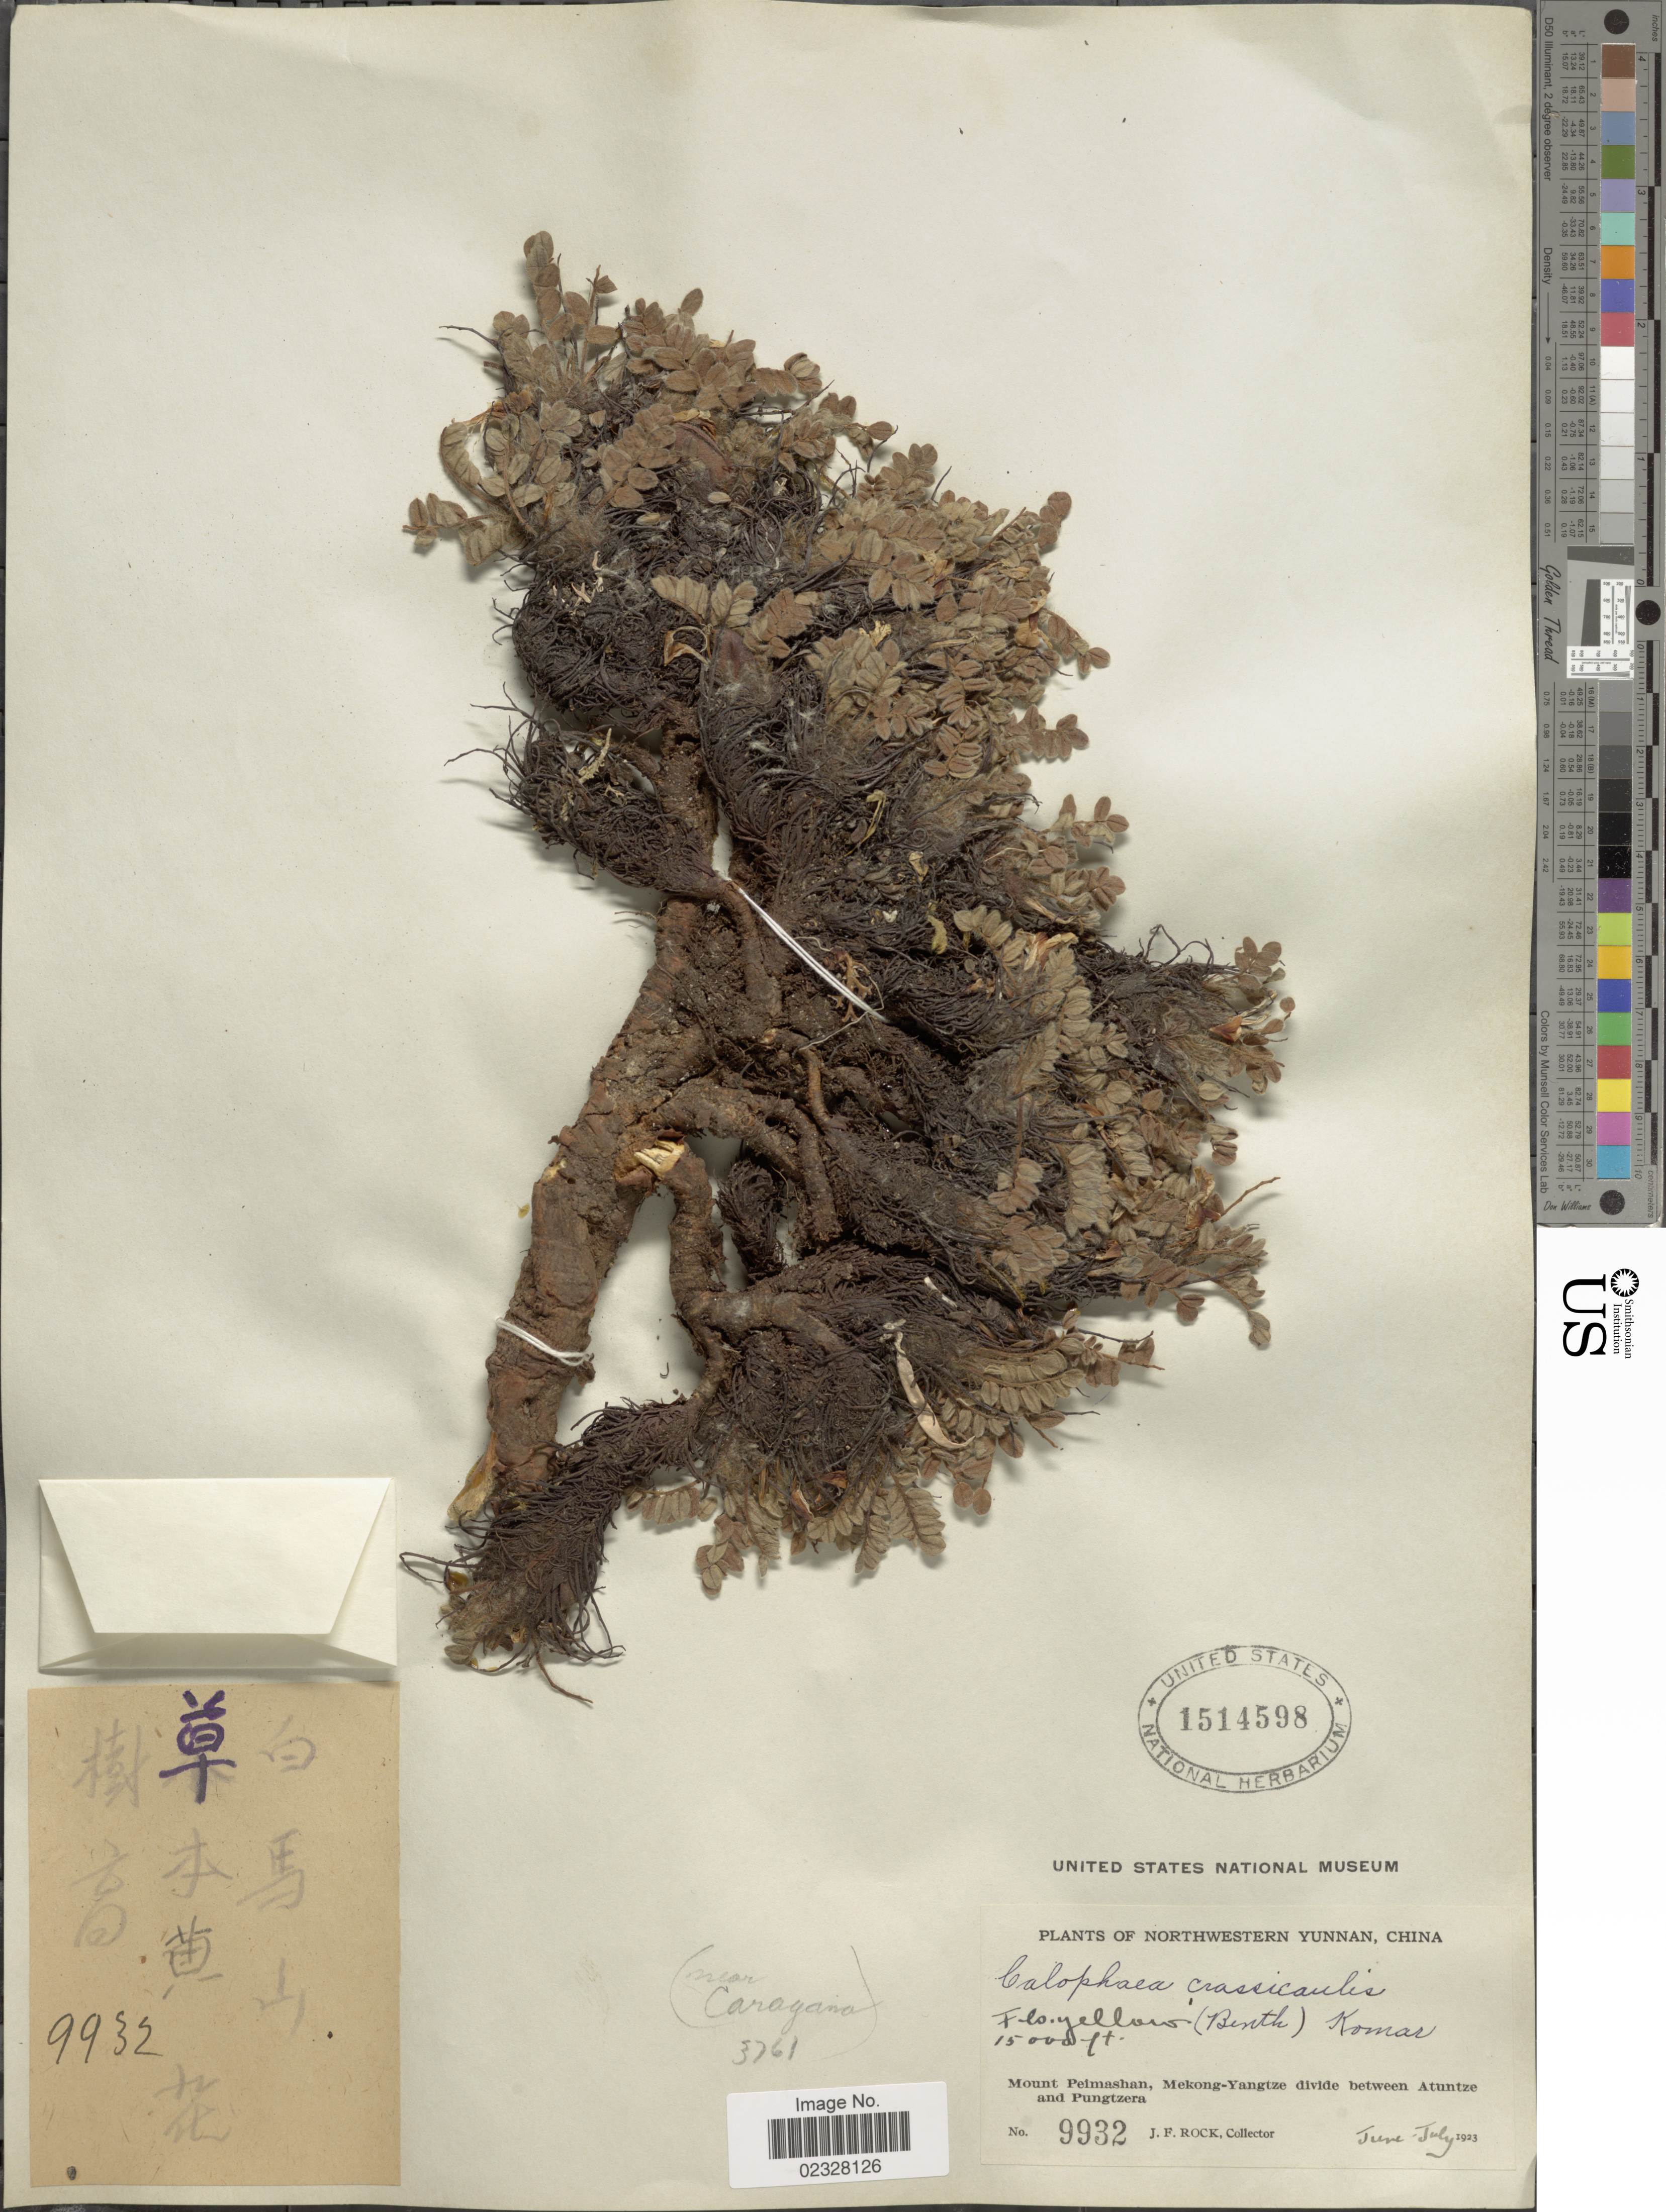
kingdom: Plantae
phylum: Tracheophyta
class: Magnoliopsida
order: Fabales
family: Fabaceae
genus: Caragana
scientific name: Caragana crassicaulis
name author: (Baker) Benth.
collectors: J. Rock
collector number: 9932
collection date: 1923-06/1923-07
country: China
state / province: Yunnan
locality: Northwestern Yunnan. Mount Peimashan, Mekong-Yangtze divide between Atuntze and Pungtzera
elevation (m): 4572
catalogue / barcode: US 1514598